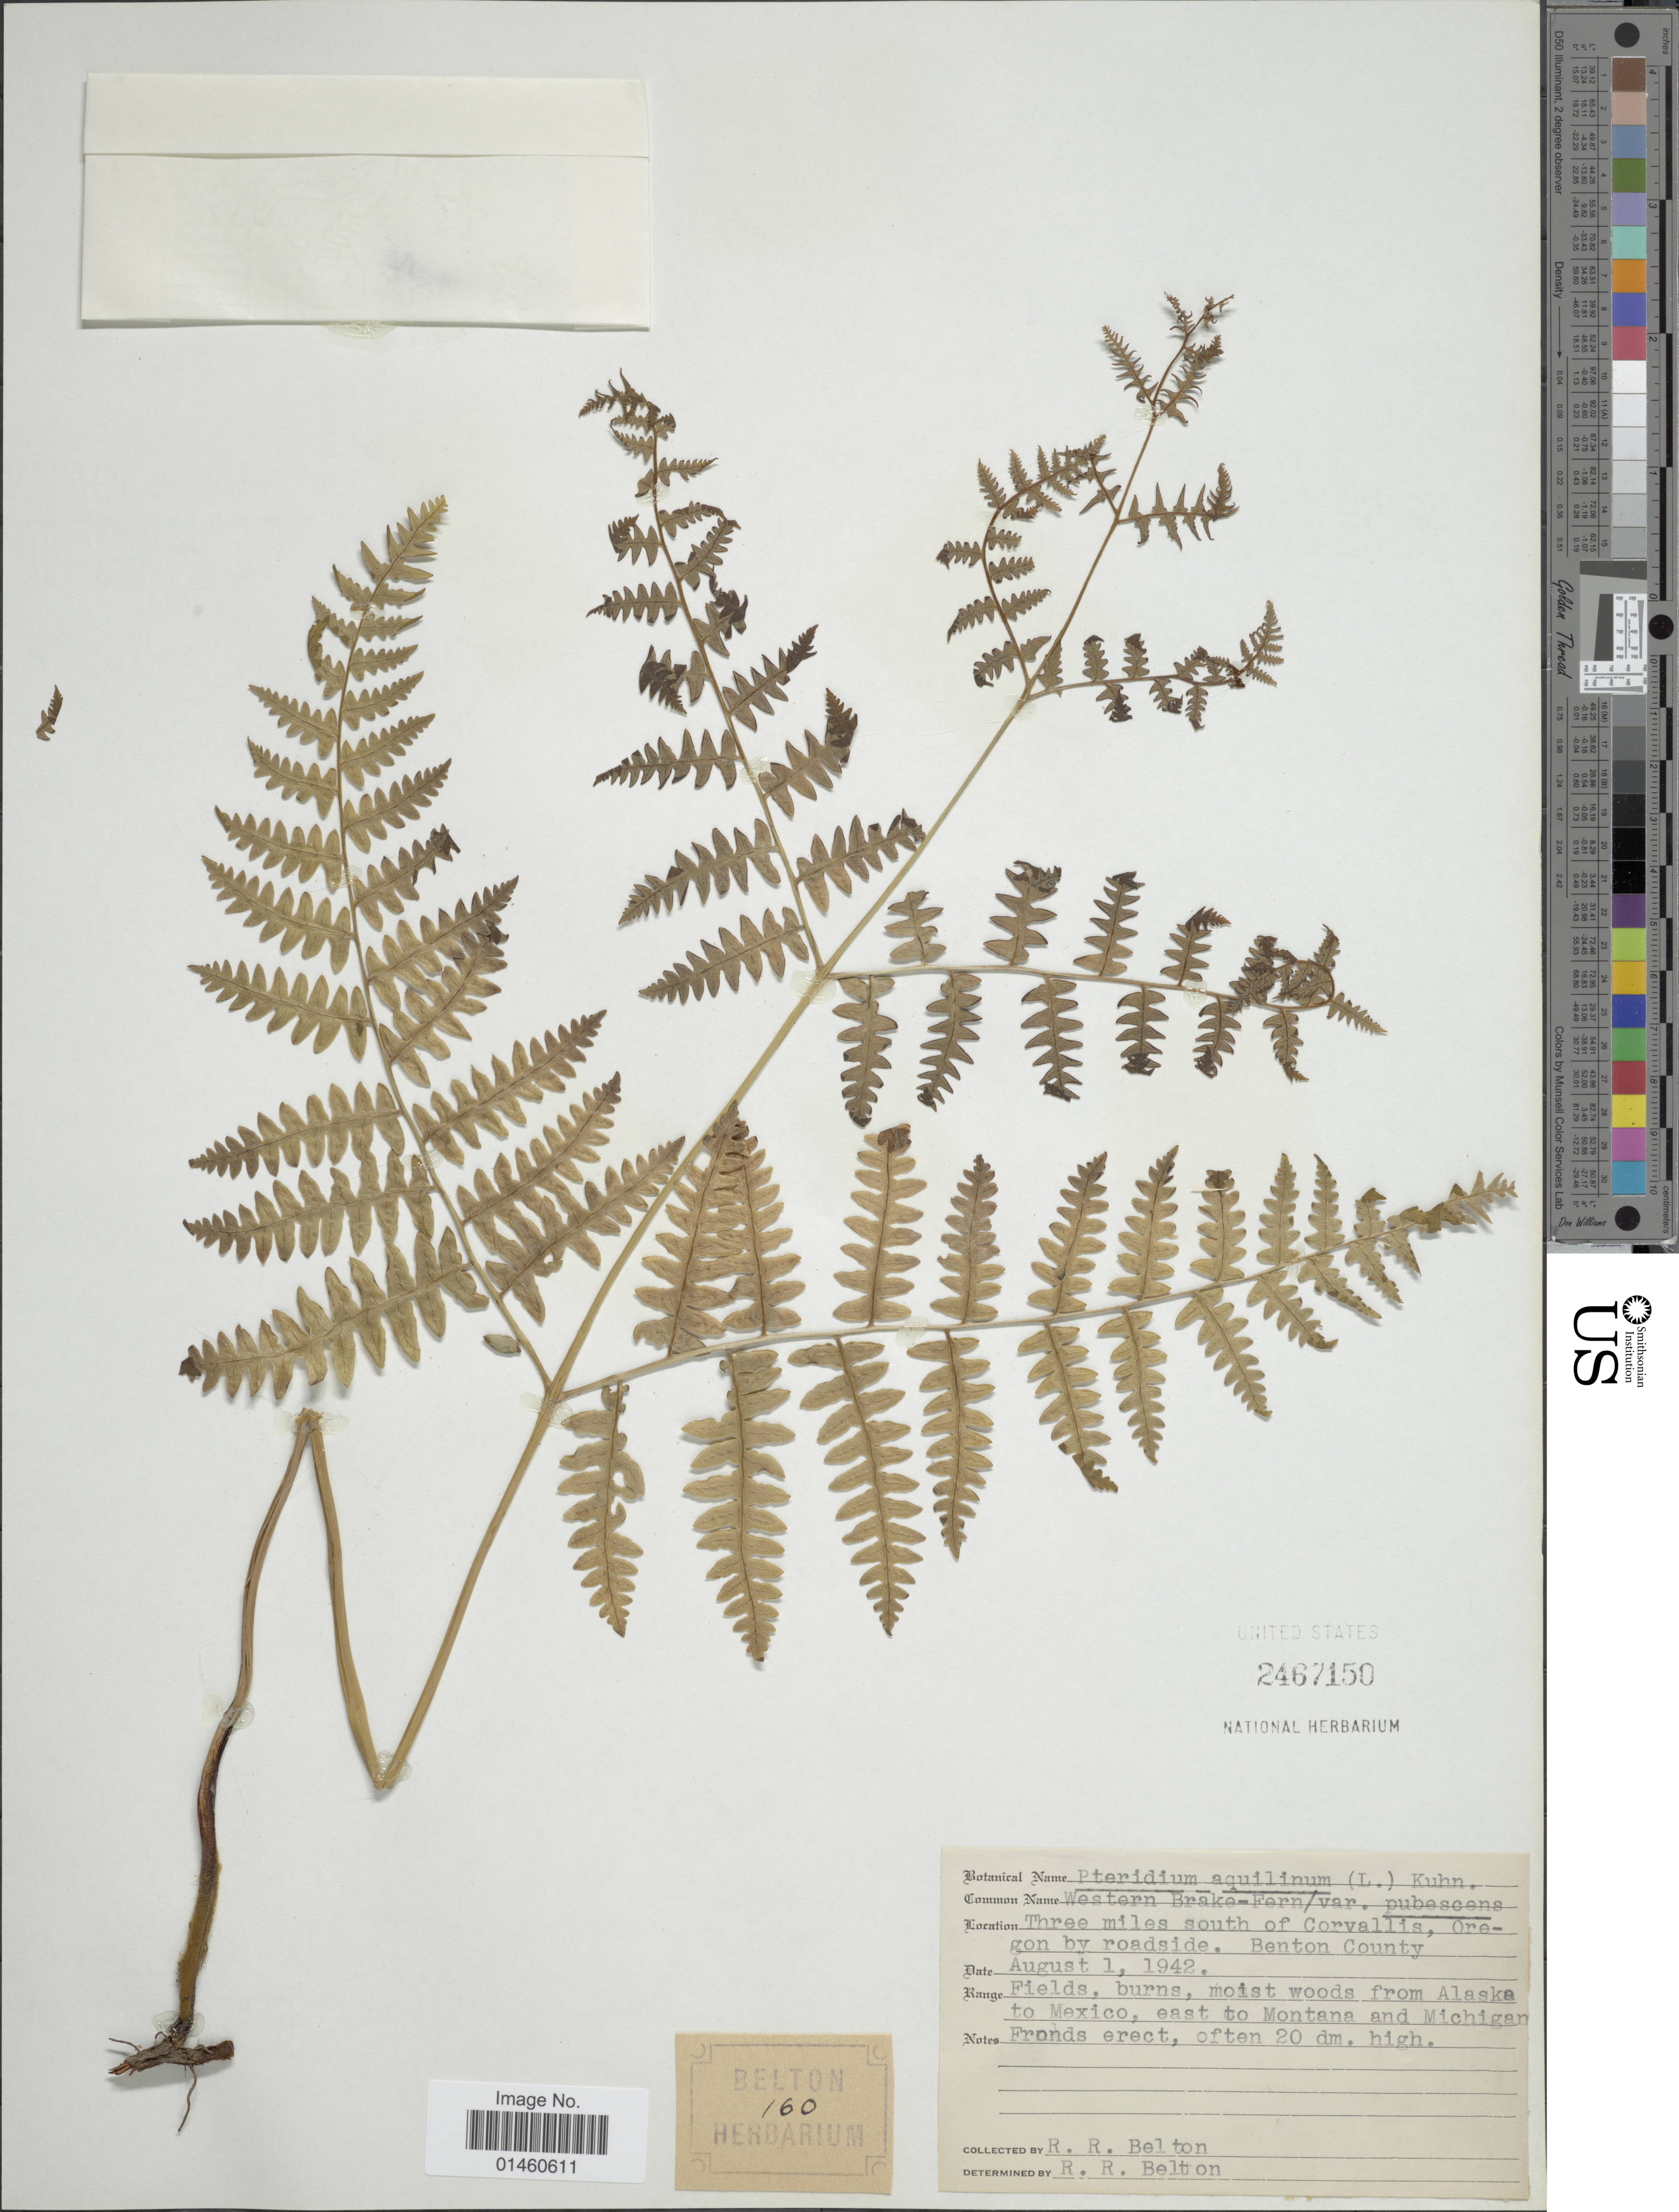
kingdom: Plantae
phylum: Tracheophyta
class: Polypodiopsida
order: Polypodiales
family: Dennstaedtiaceae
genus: Pteridium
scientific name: Pteridium pubescens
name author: (Underw.) Christenh.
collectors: R. Belton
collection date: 1942-08-01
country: United States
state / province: Oregon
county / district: Benton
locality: Three miles south of Corvallis, Oregon by roadside, Benton County. Fields, burns, moist woods from Alaska to Mexico, east to Montana and Michigan.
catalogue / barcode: US 2467150